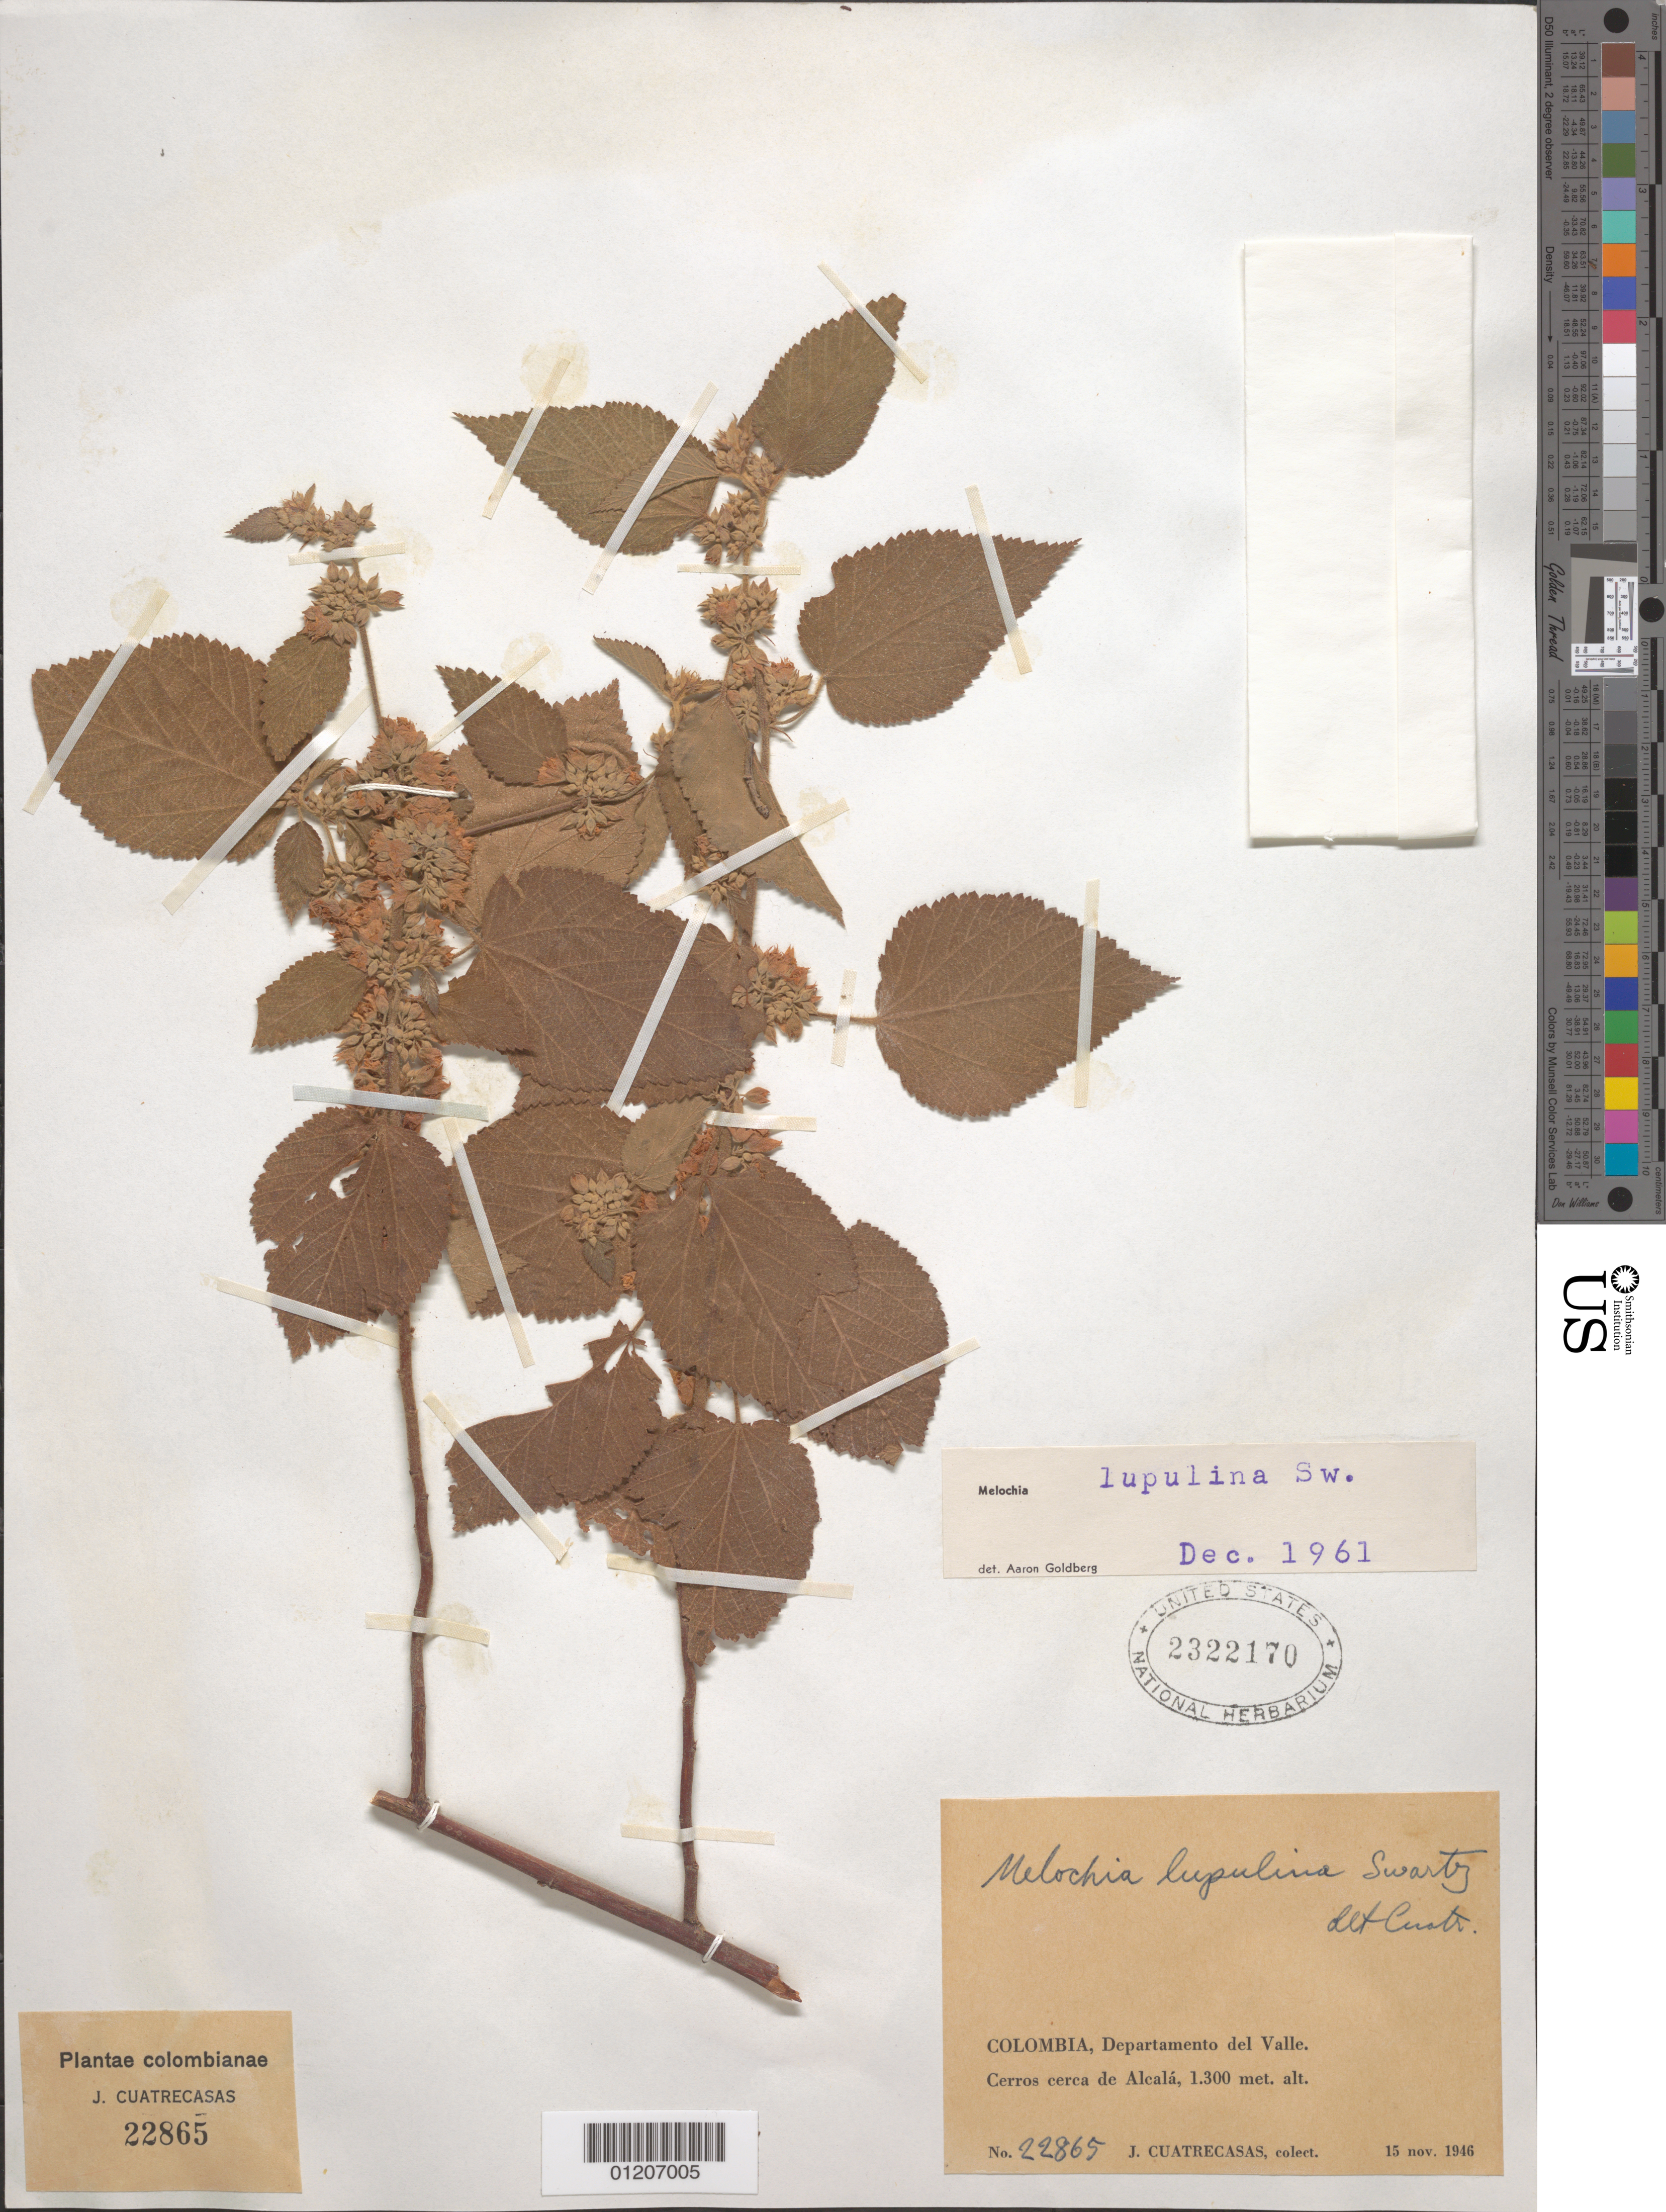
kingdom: Plantae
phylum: Tracheophyta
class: Magnoliopsida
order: Malvales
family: Malvaceae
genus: Melochia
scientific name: Melochia lupulina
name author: Sw.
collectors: J. Cuatrecasas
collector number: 22865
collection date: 1946-11-15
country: Colombia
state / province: Valle del Cauca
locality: Departamento del Valle. Cerros cerca de Alcalá.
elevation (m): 1300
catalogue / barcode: US 2322170